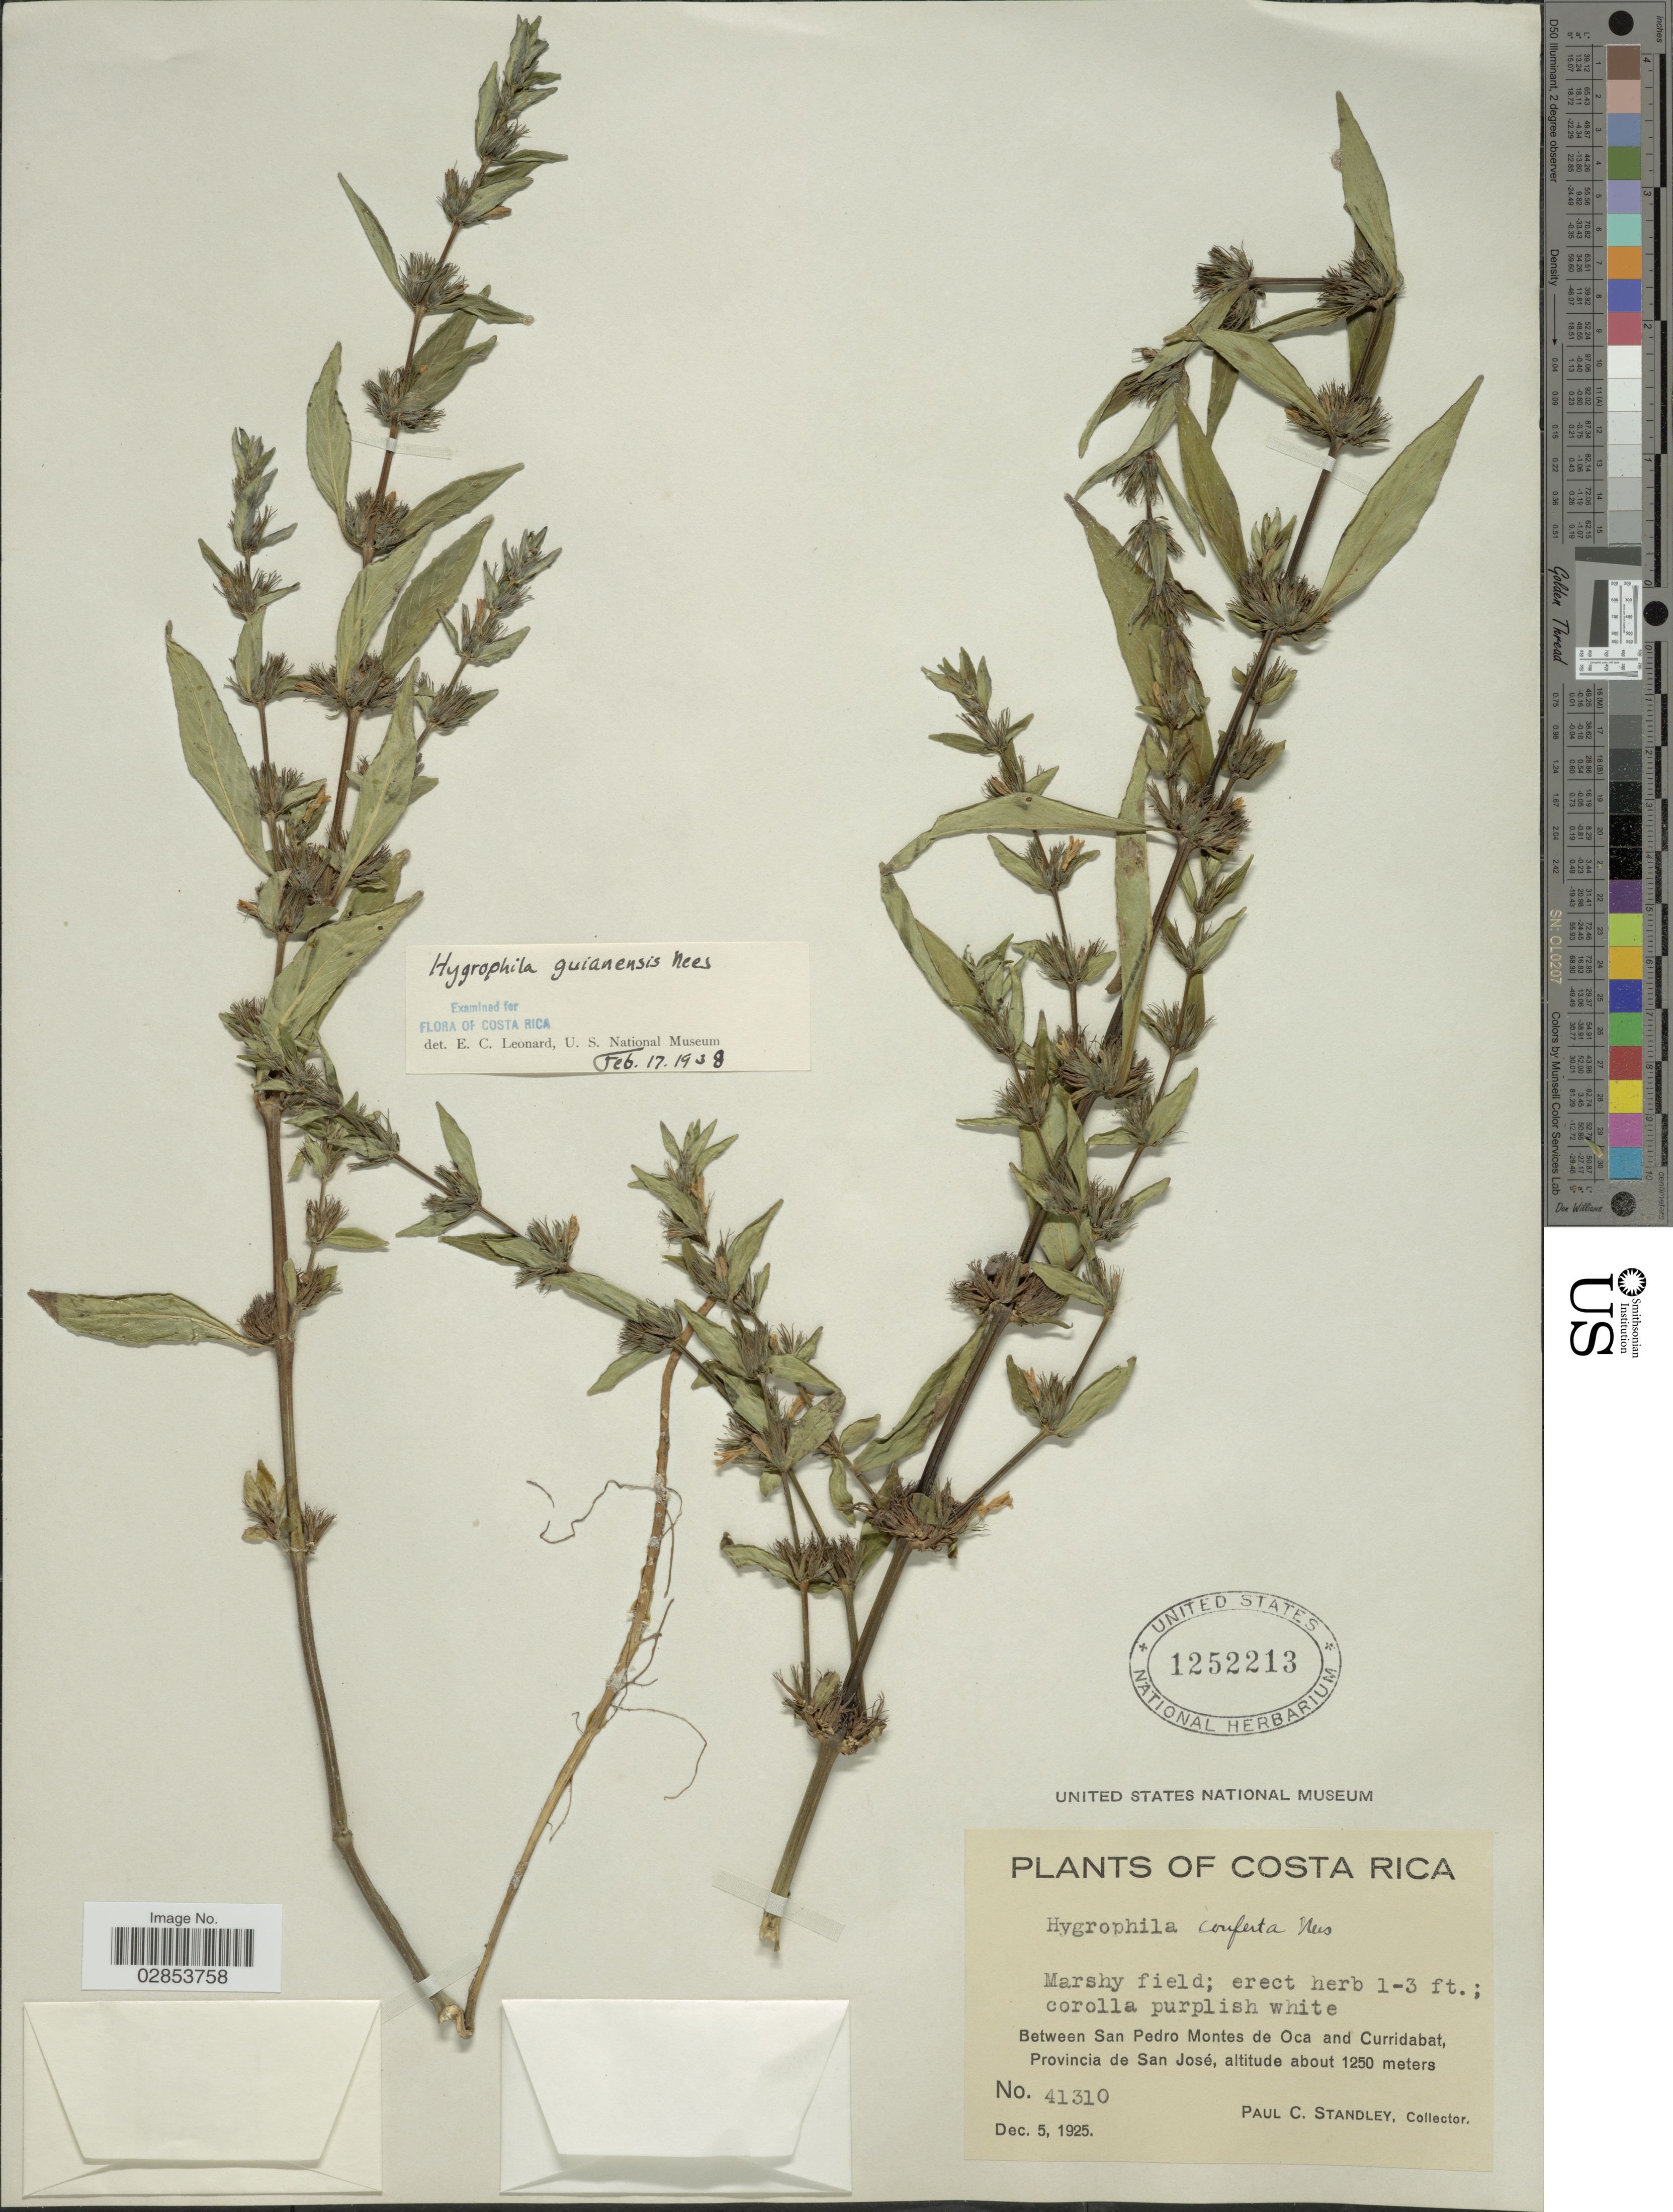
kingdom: Plantae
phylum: Tracheophyta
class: Magnoliopsida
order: Lamiales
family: Acanthaceae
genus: Hygrophila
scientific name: Hygrophila costata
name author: Nees & T. Nees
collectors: P. C. Standley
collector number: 41310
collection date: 1925-12-05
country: Costa Rica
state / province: San José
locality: Between San Pedro Montes de Oca and Curridabat.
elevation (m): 1250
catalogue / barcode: US 1252213